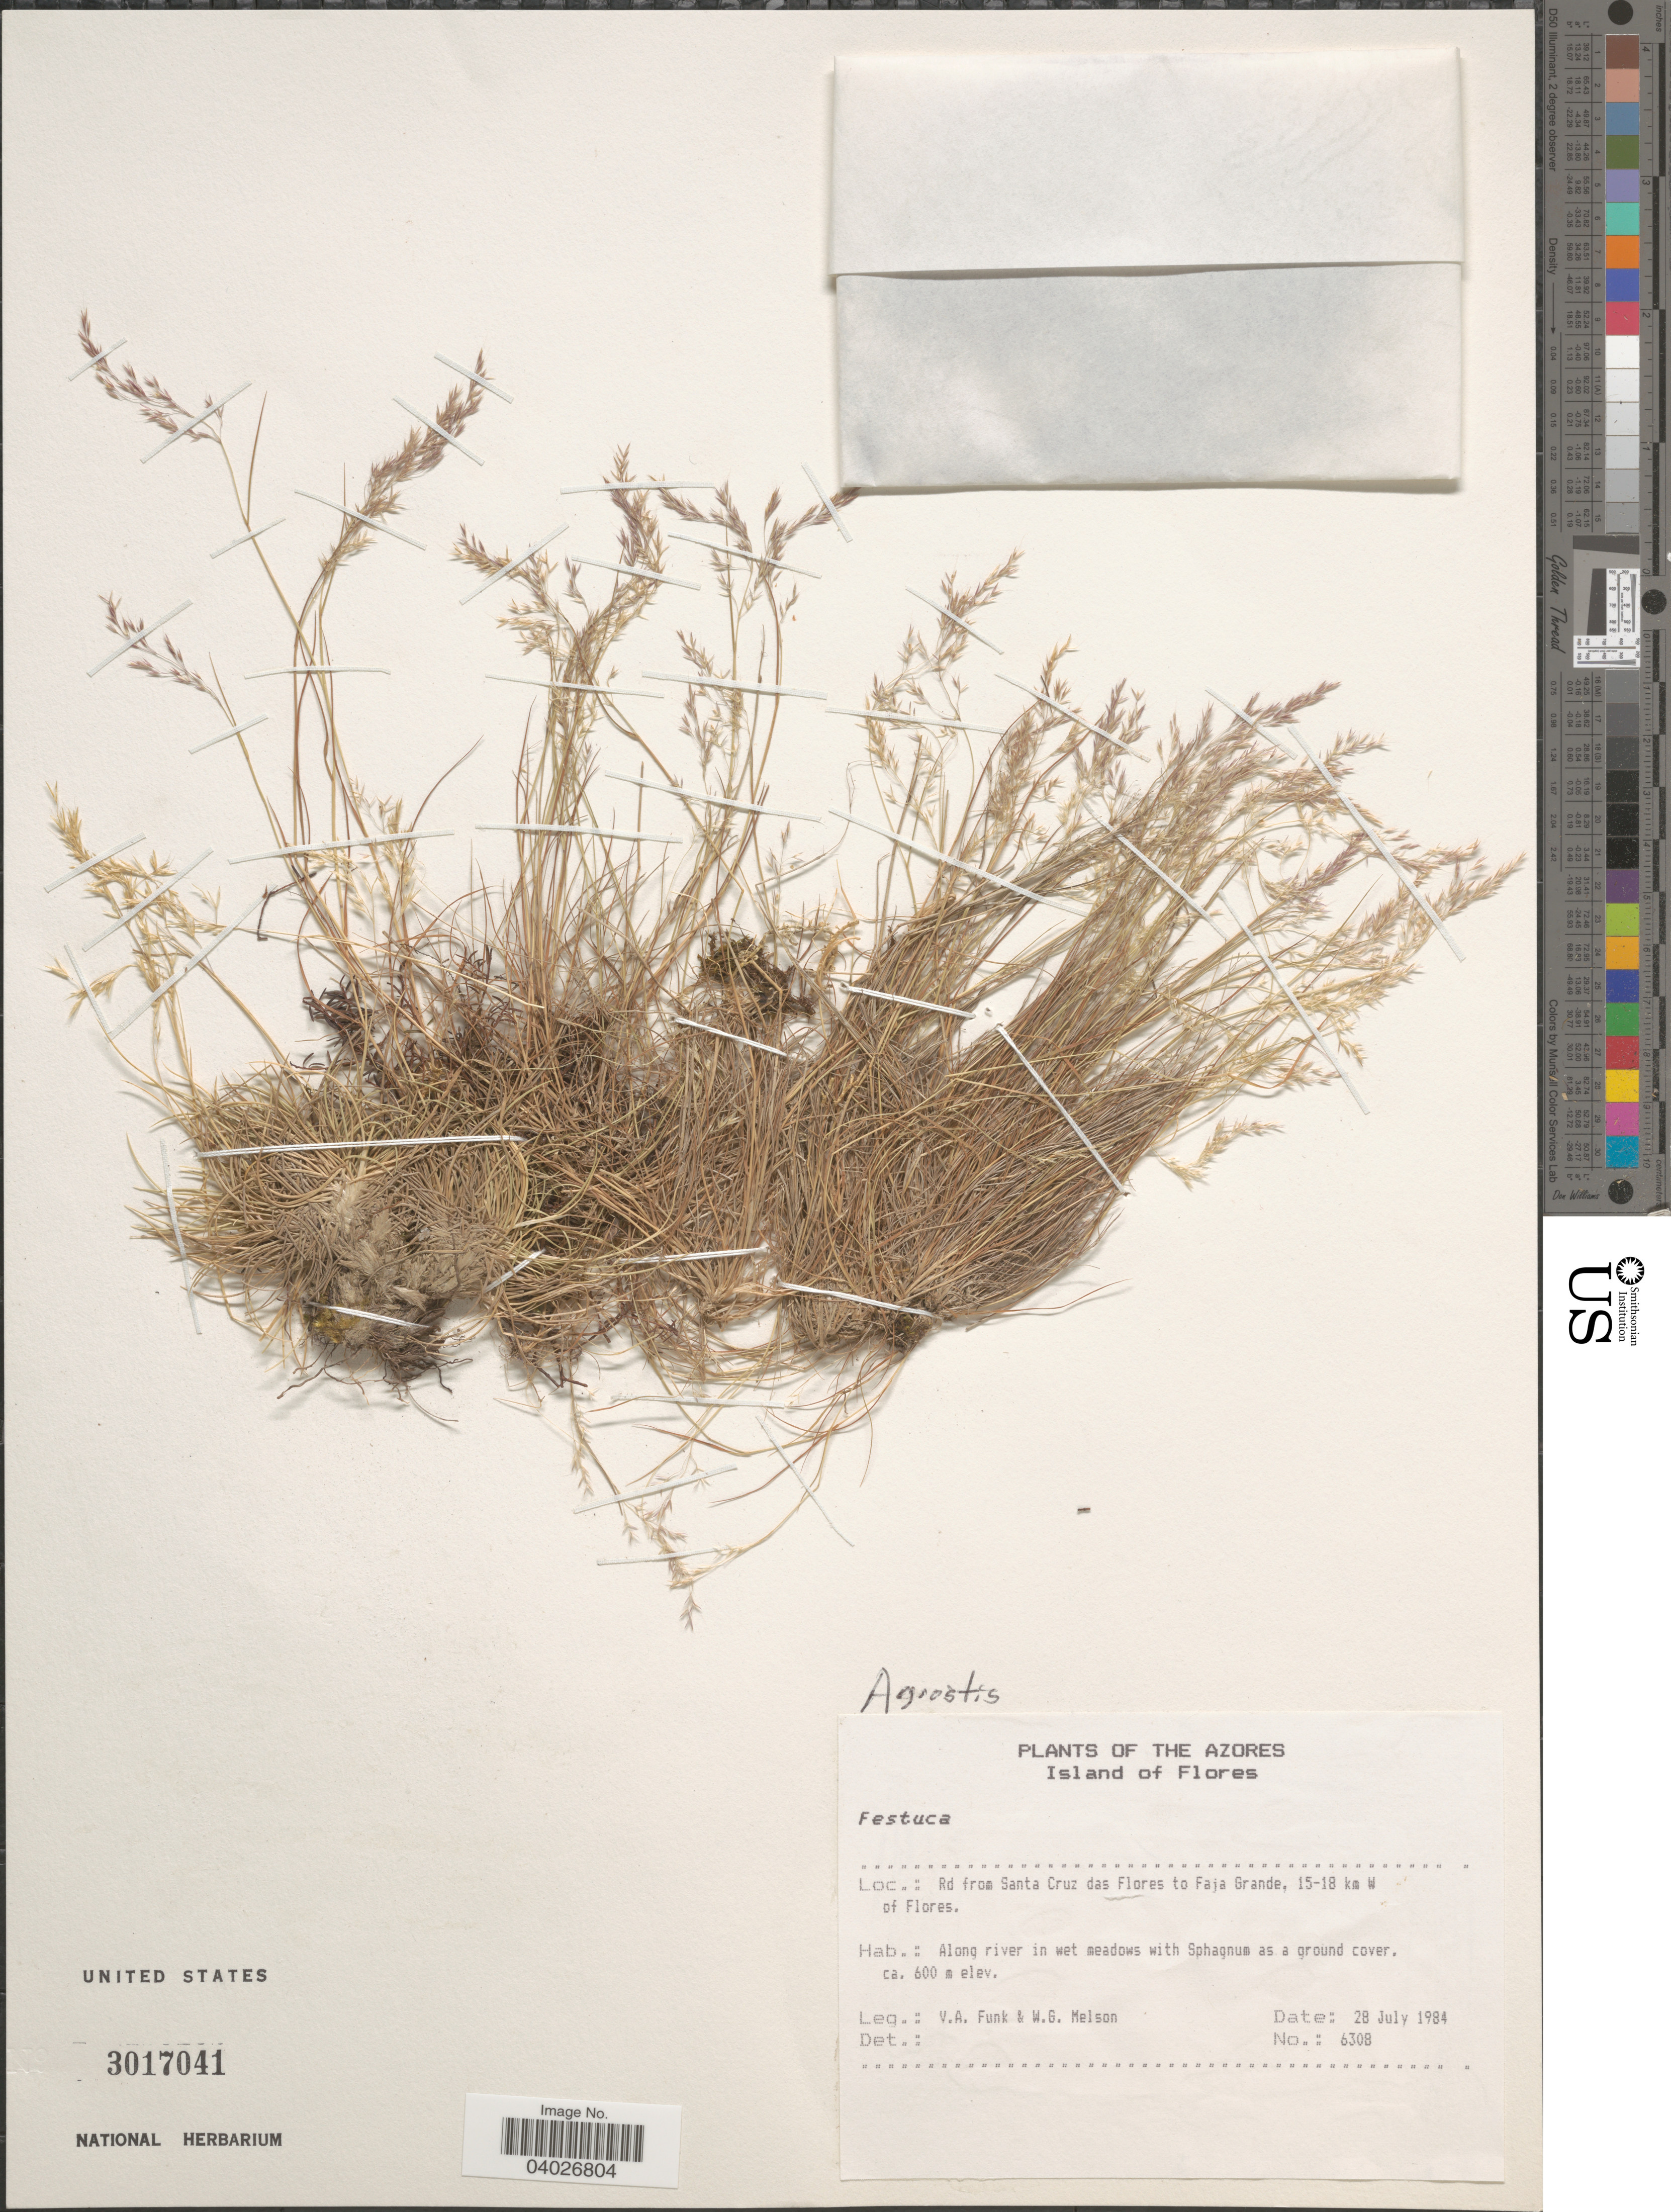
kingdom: Plantae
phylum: Tracheophyta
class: Liliopsida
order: Poales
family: Poaceae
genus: Agrostis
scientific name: Agrostis sp.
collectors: V. Funk & W. Melson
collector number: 6308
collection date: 1984-07-28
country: Portugal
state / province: Azores (Aut. Reg.)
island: Flores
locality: Island of Flores. Rd from Santa Cruz das Flores to Faja Grande, 15-18 km W of Flores.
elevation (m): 600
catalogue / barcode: US 3017041